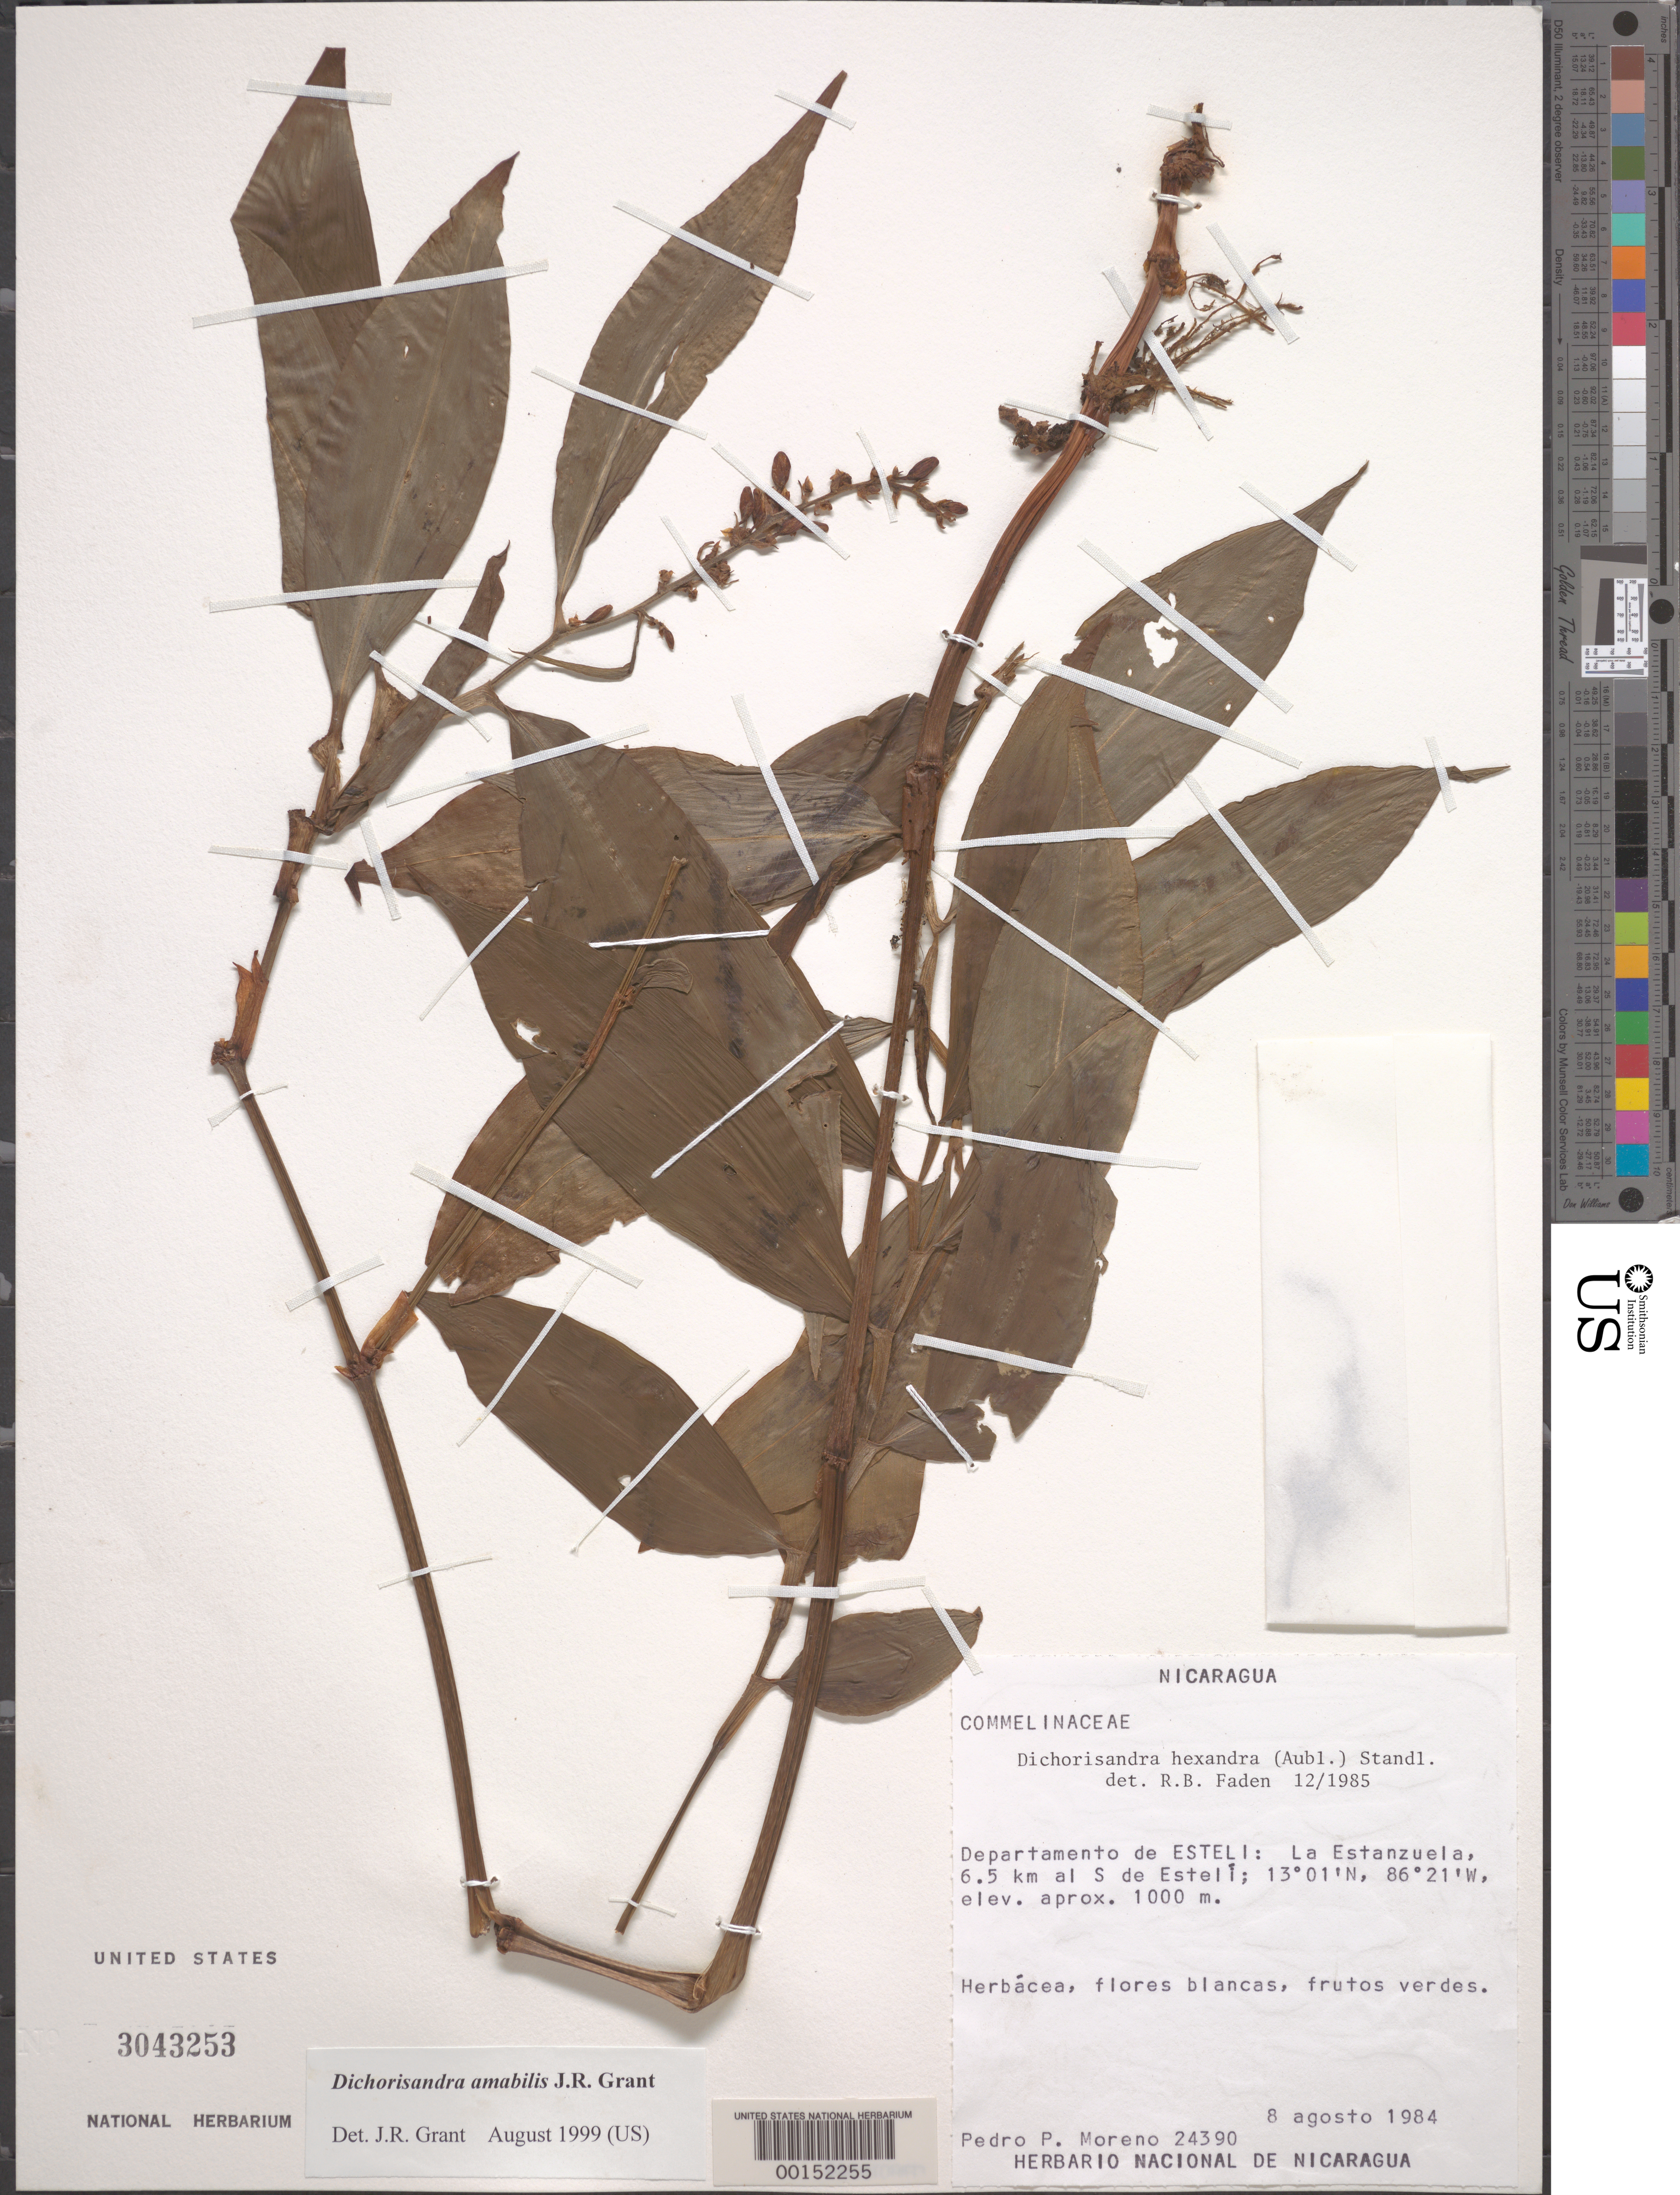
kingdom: Plantae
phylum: Tracheophyta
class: Liliopsida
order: Commelinales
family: Commelinaceae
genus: Dichorisandra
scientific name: Dichorisandra hexandra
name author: (Aubl.) Standl.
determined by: Faden, Robert B., (US), Smithsonian Institution - National Museum of Natural History (UNITED STATES)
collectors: P. Moreno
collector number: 24390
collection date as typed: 08 Aug 1984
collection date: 1984-08-08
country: Nicaragua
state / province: Estelí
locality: La estanzuela, s of esteli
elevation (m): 1000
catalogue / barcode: US 3043253